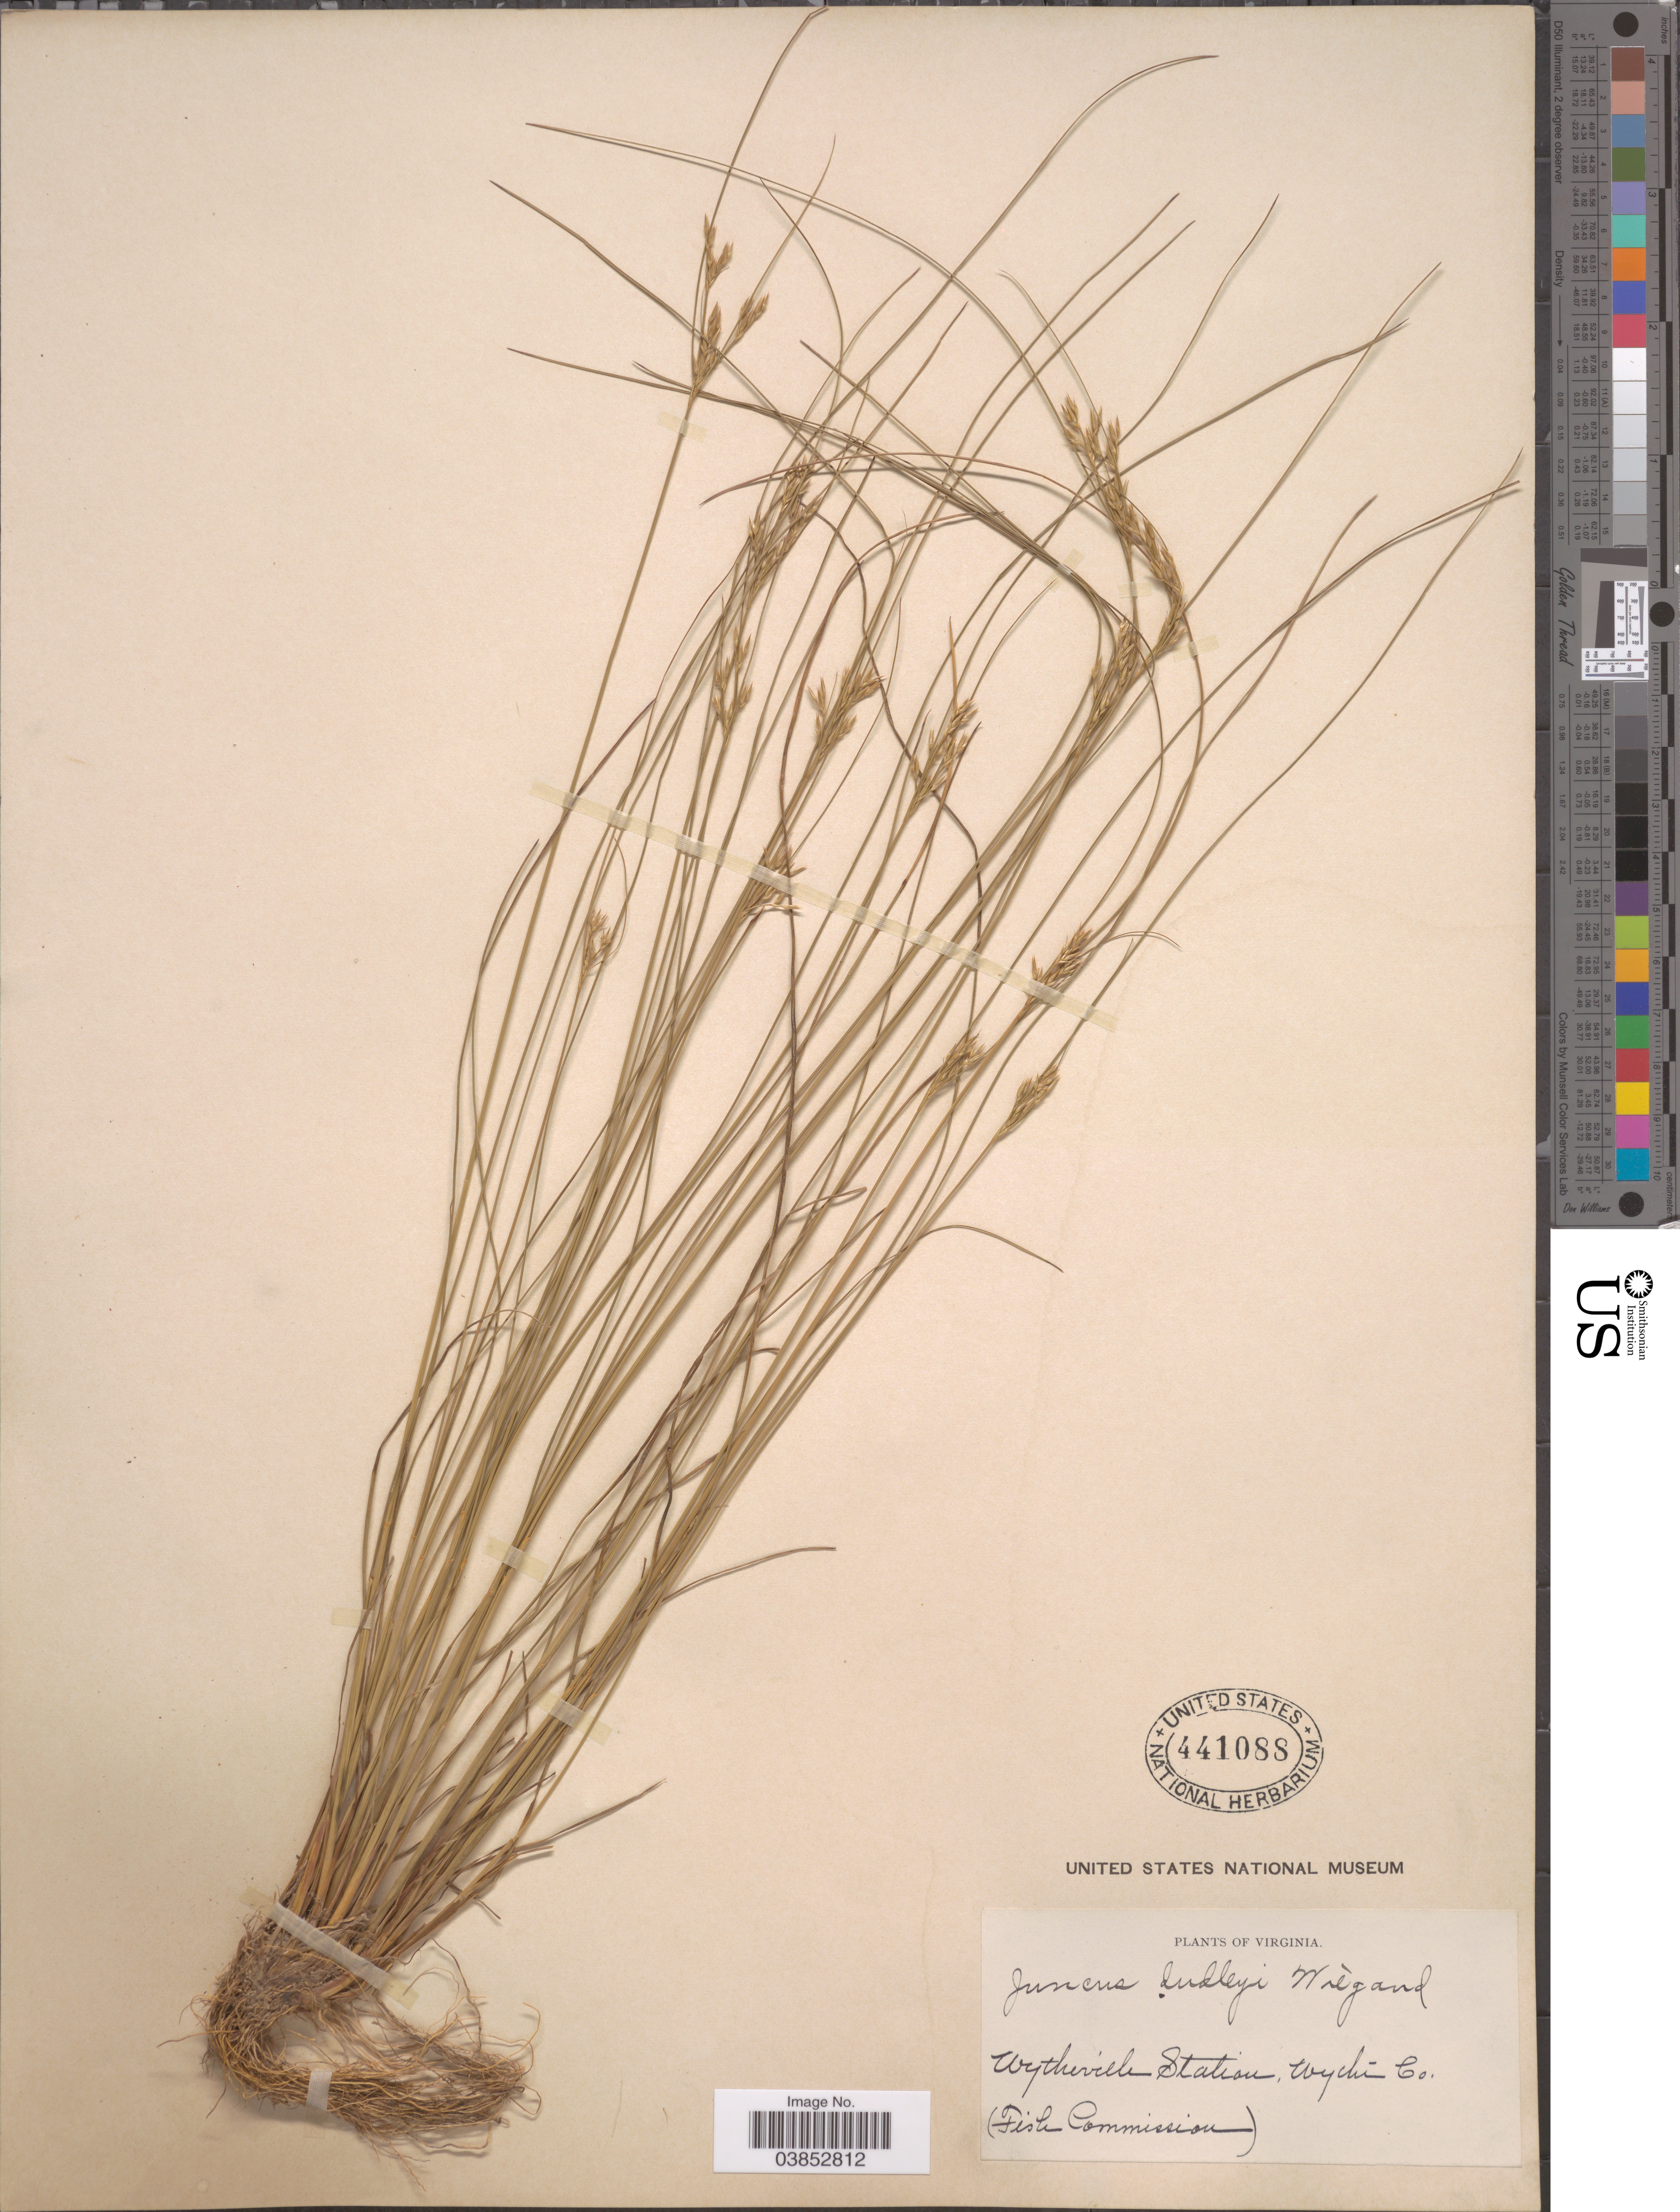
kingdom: Plantae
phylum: Tracheophyta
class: Liliopsida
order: Poales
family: Juncaceae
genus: Juncus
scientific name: Juncus dudleyi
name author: Wiegand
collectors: Fish Commission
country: United States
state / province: Virginia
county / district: Wythe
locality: Wytheville Station, Wythe Co.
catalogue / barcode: US 441088